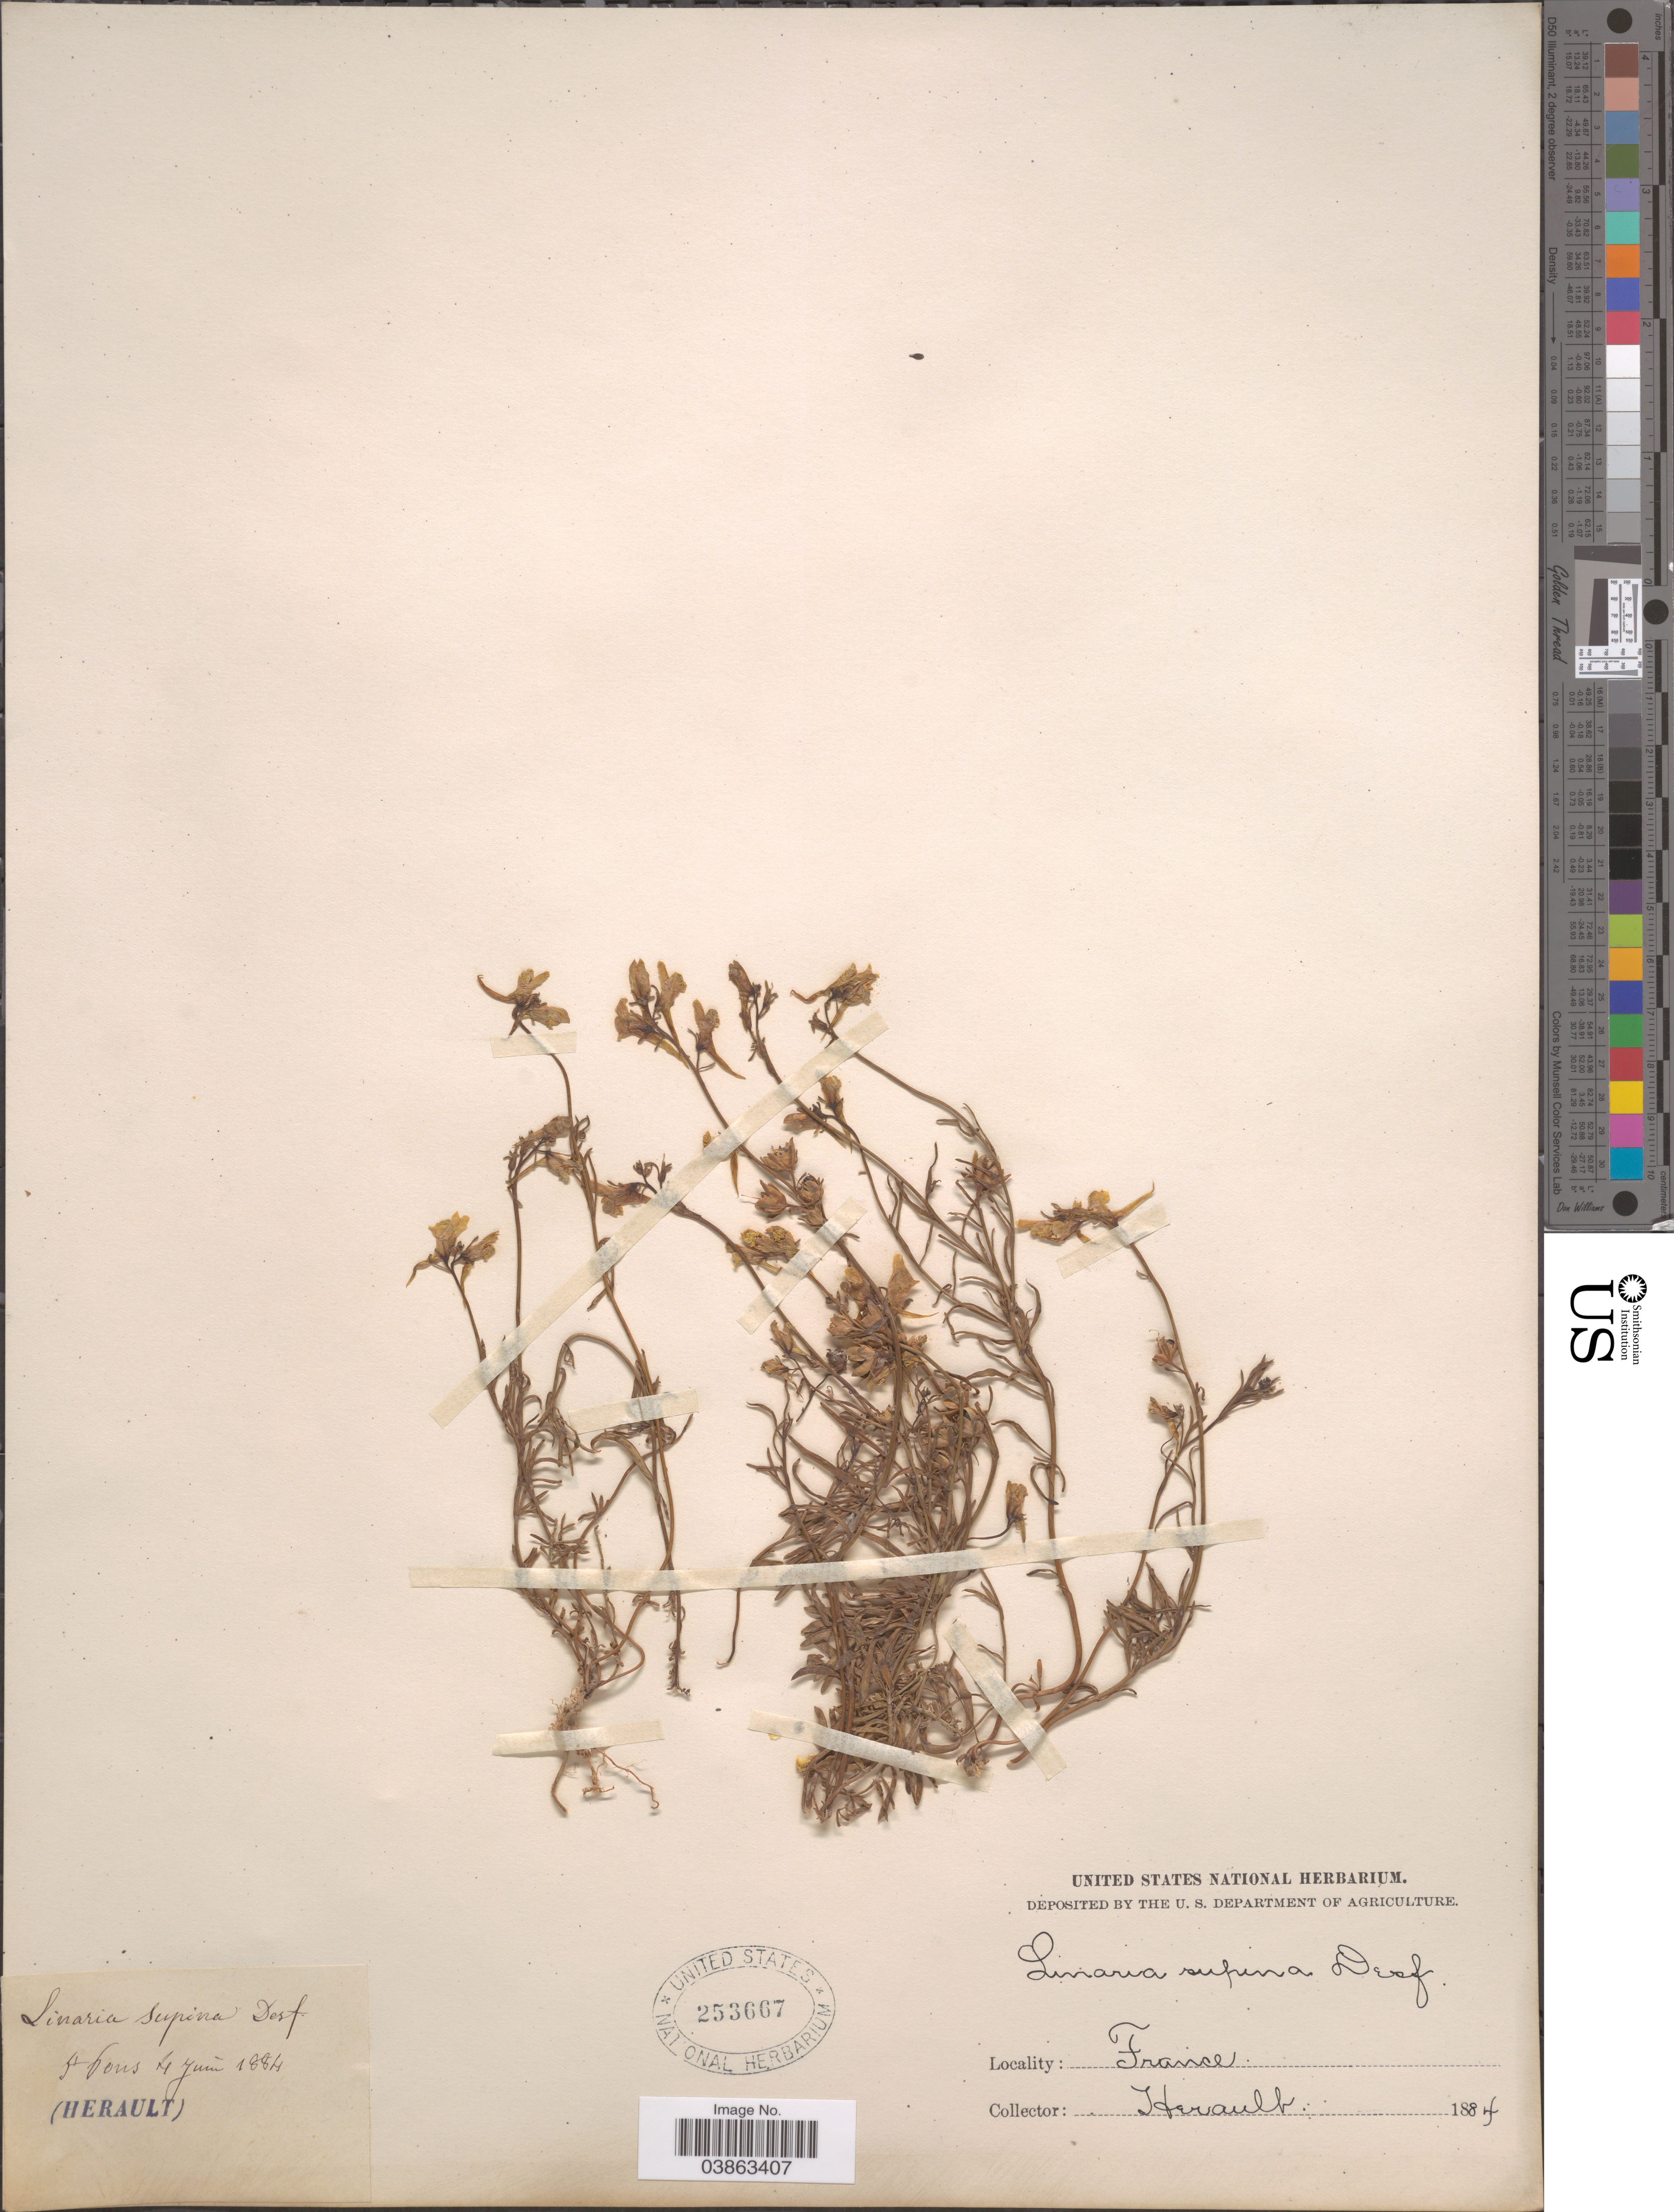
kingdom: Plantae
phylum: Tracheophyta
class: Magnoliopsida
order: Lamiales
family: Plantaginaceae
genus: Linaria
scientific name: Linaria supina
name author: (L.) Chaz.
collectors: -. Herault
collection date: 1884-06-04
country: France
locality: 5-bous [interpreted].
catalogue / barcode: US 253667